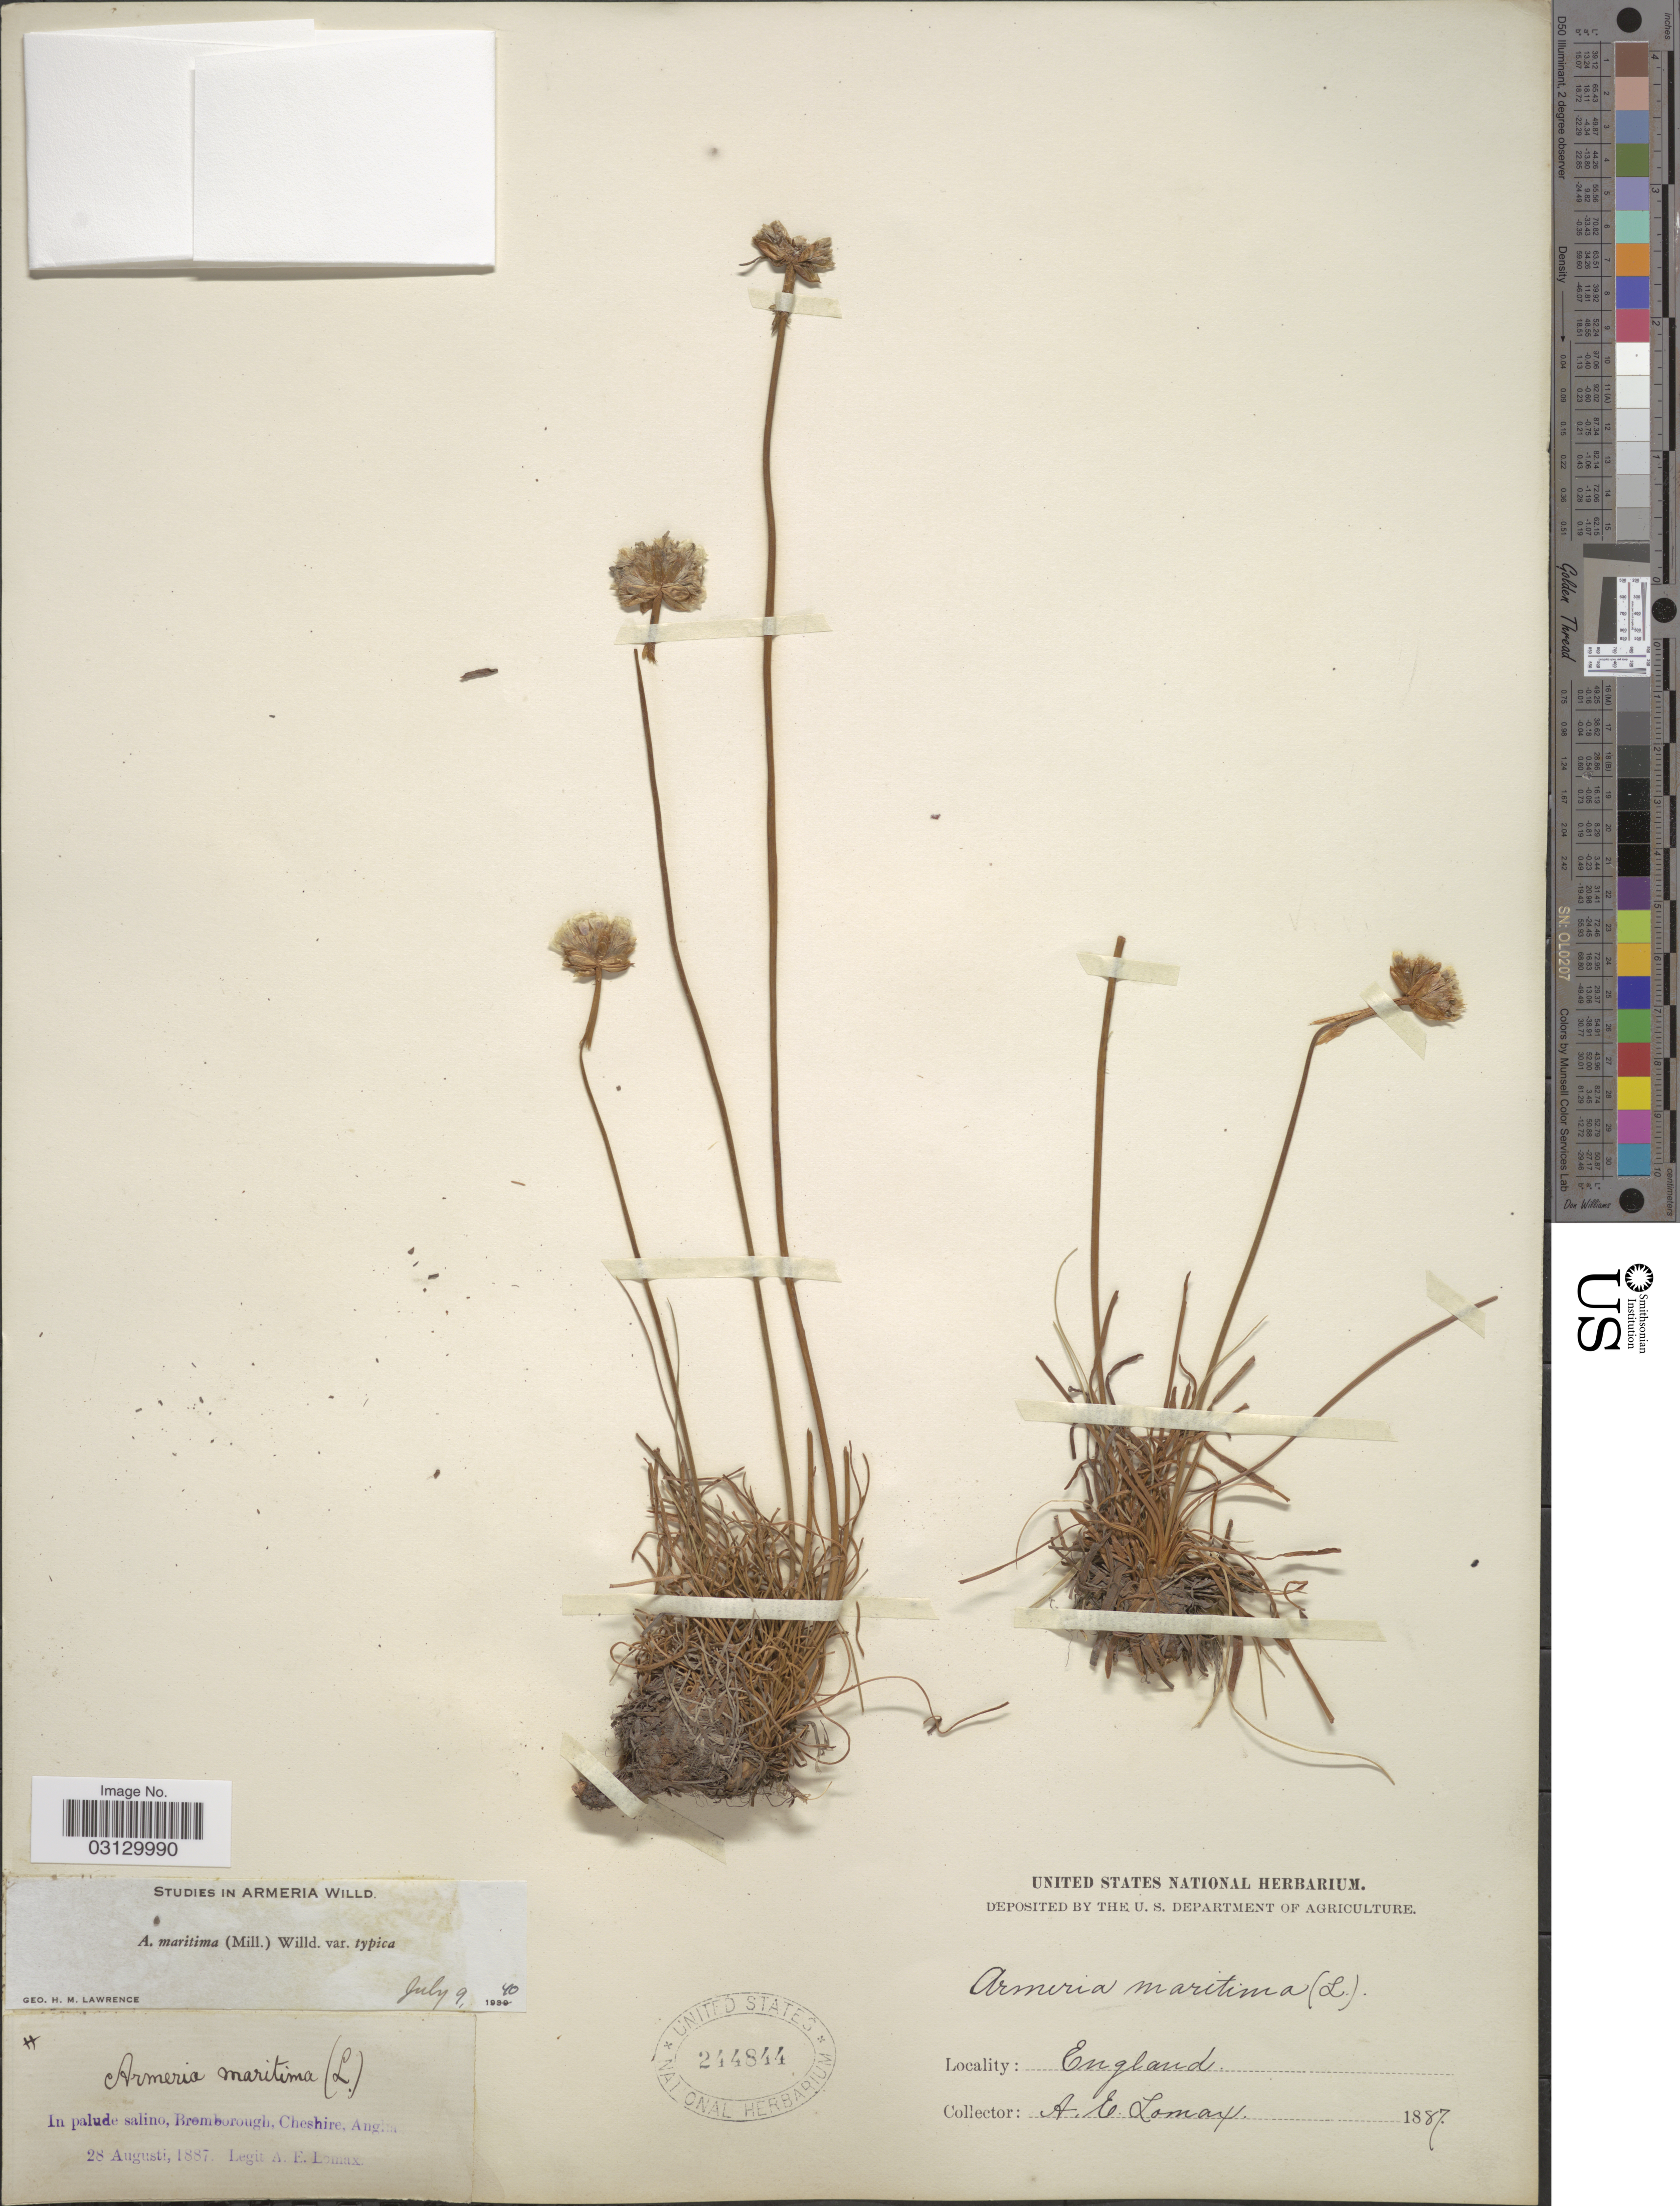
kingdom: Plantae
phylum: Tracheophyta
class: Magnoliopsida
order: Caryophyllales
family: Plumbaginaceae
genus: Armeria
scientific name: Armeria maritima subsp. maritima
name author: (Mill.) Willd.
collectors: A. Lomax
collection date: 1887-08-28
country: United Kingdom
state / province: England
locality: In palude salino, Bromborough, Cheshire, Anglia.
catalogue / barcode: US 244844